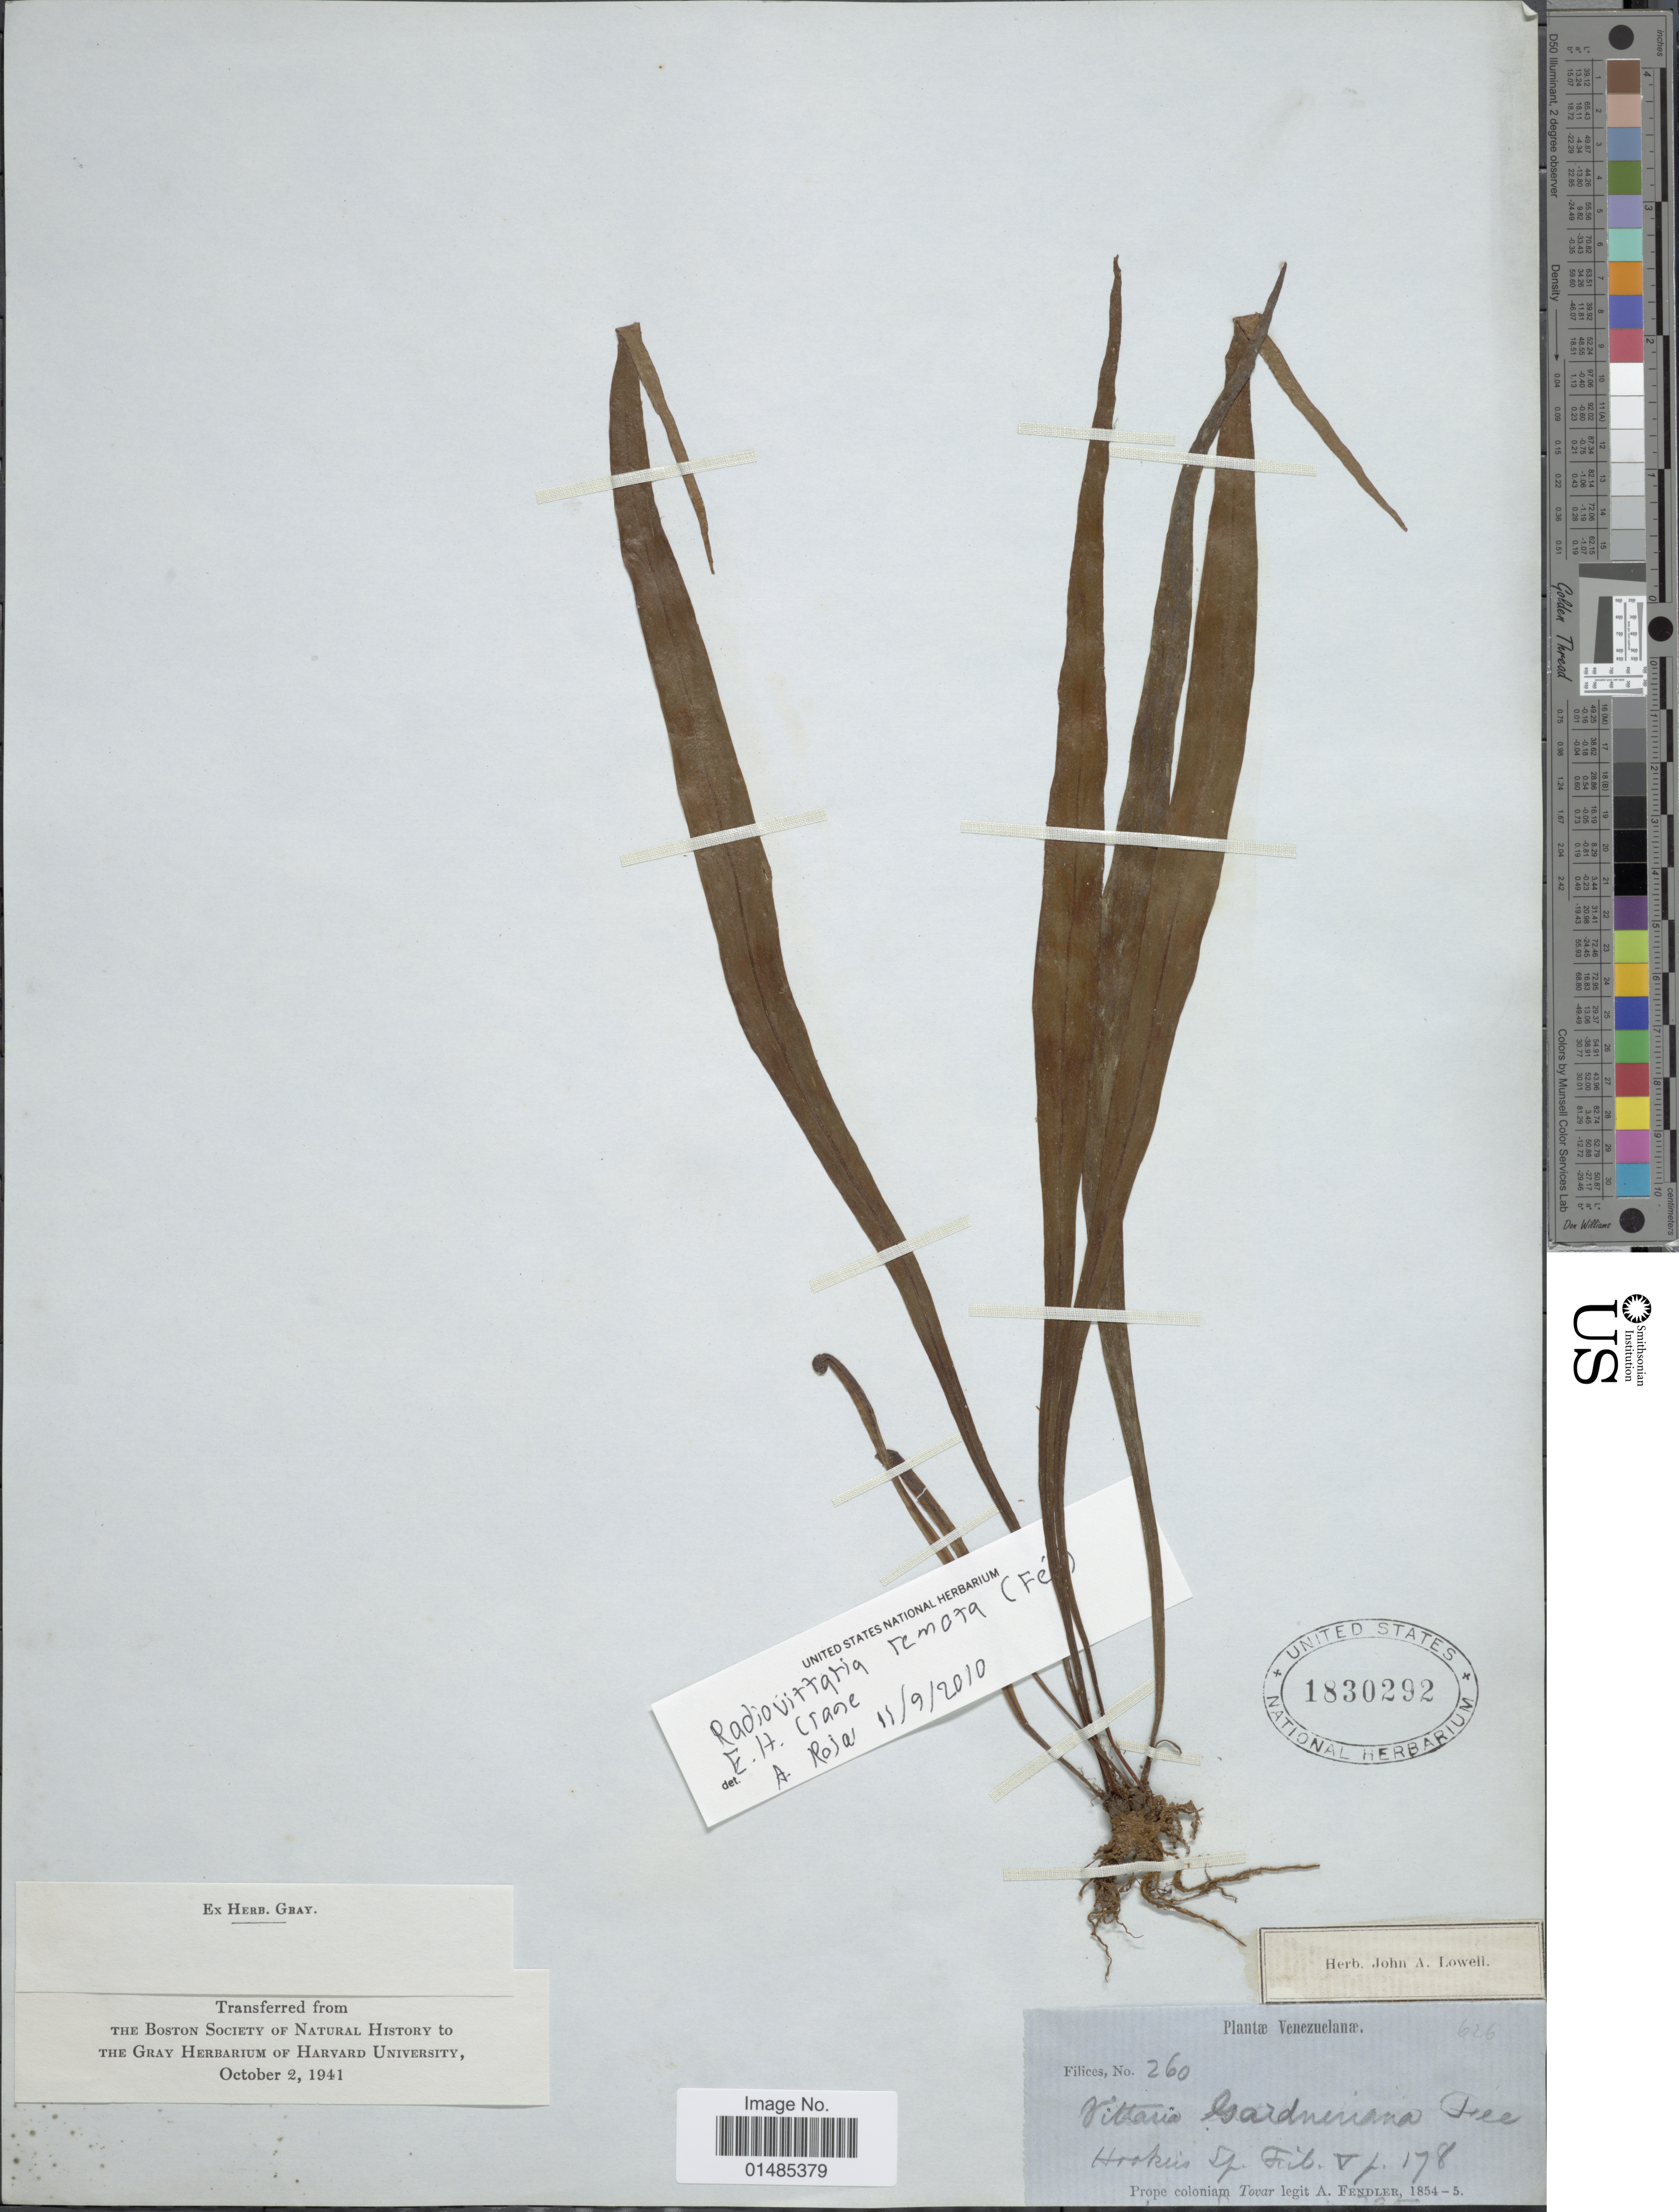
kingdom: Plantae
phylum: Tracheophyta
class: Polypodiopsida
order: Polypodiales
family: Pteridaceae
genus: Radiovittaria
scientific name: Radiovittaria remota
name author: (Fée) E.H. Crane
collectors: A. Fendler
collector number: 260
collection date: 1854/1855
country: Venezuela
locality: Prope coloniam Tovar.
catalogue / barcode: US 1830292